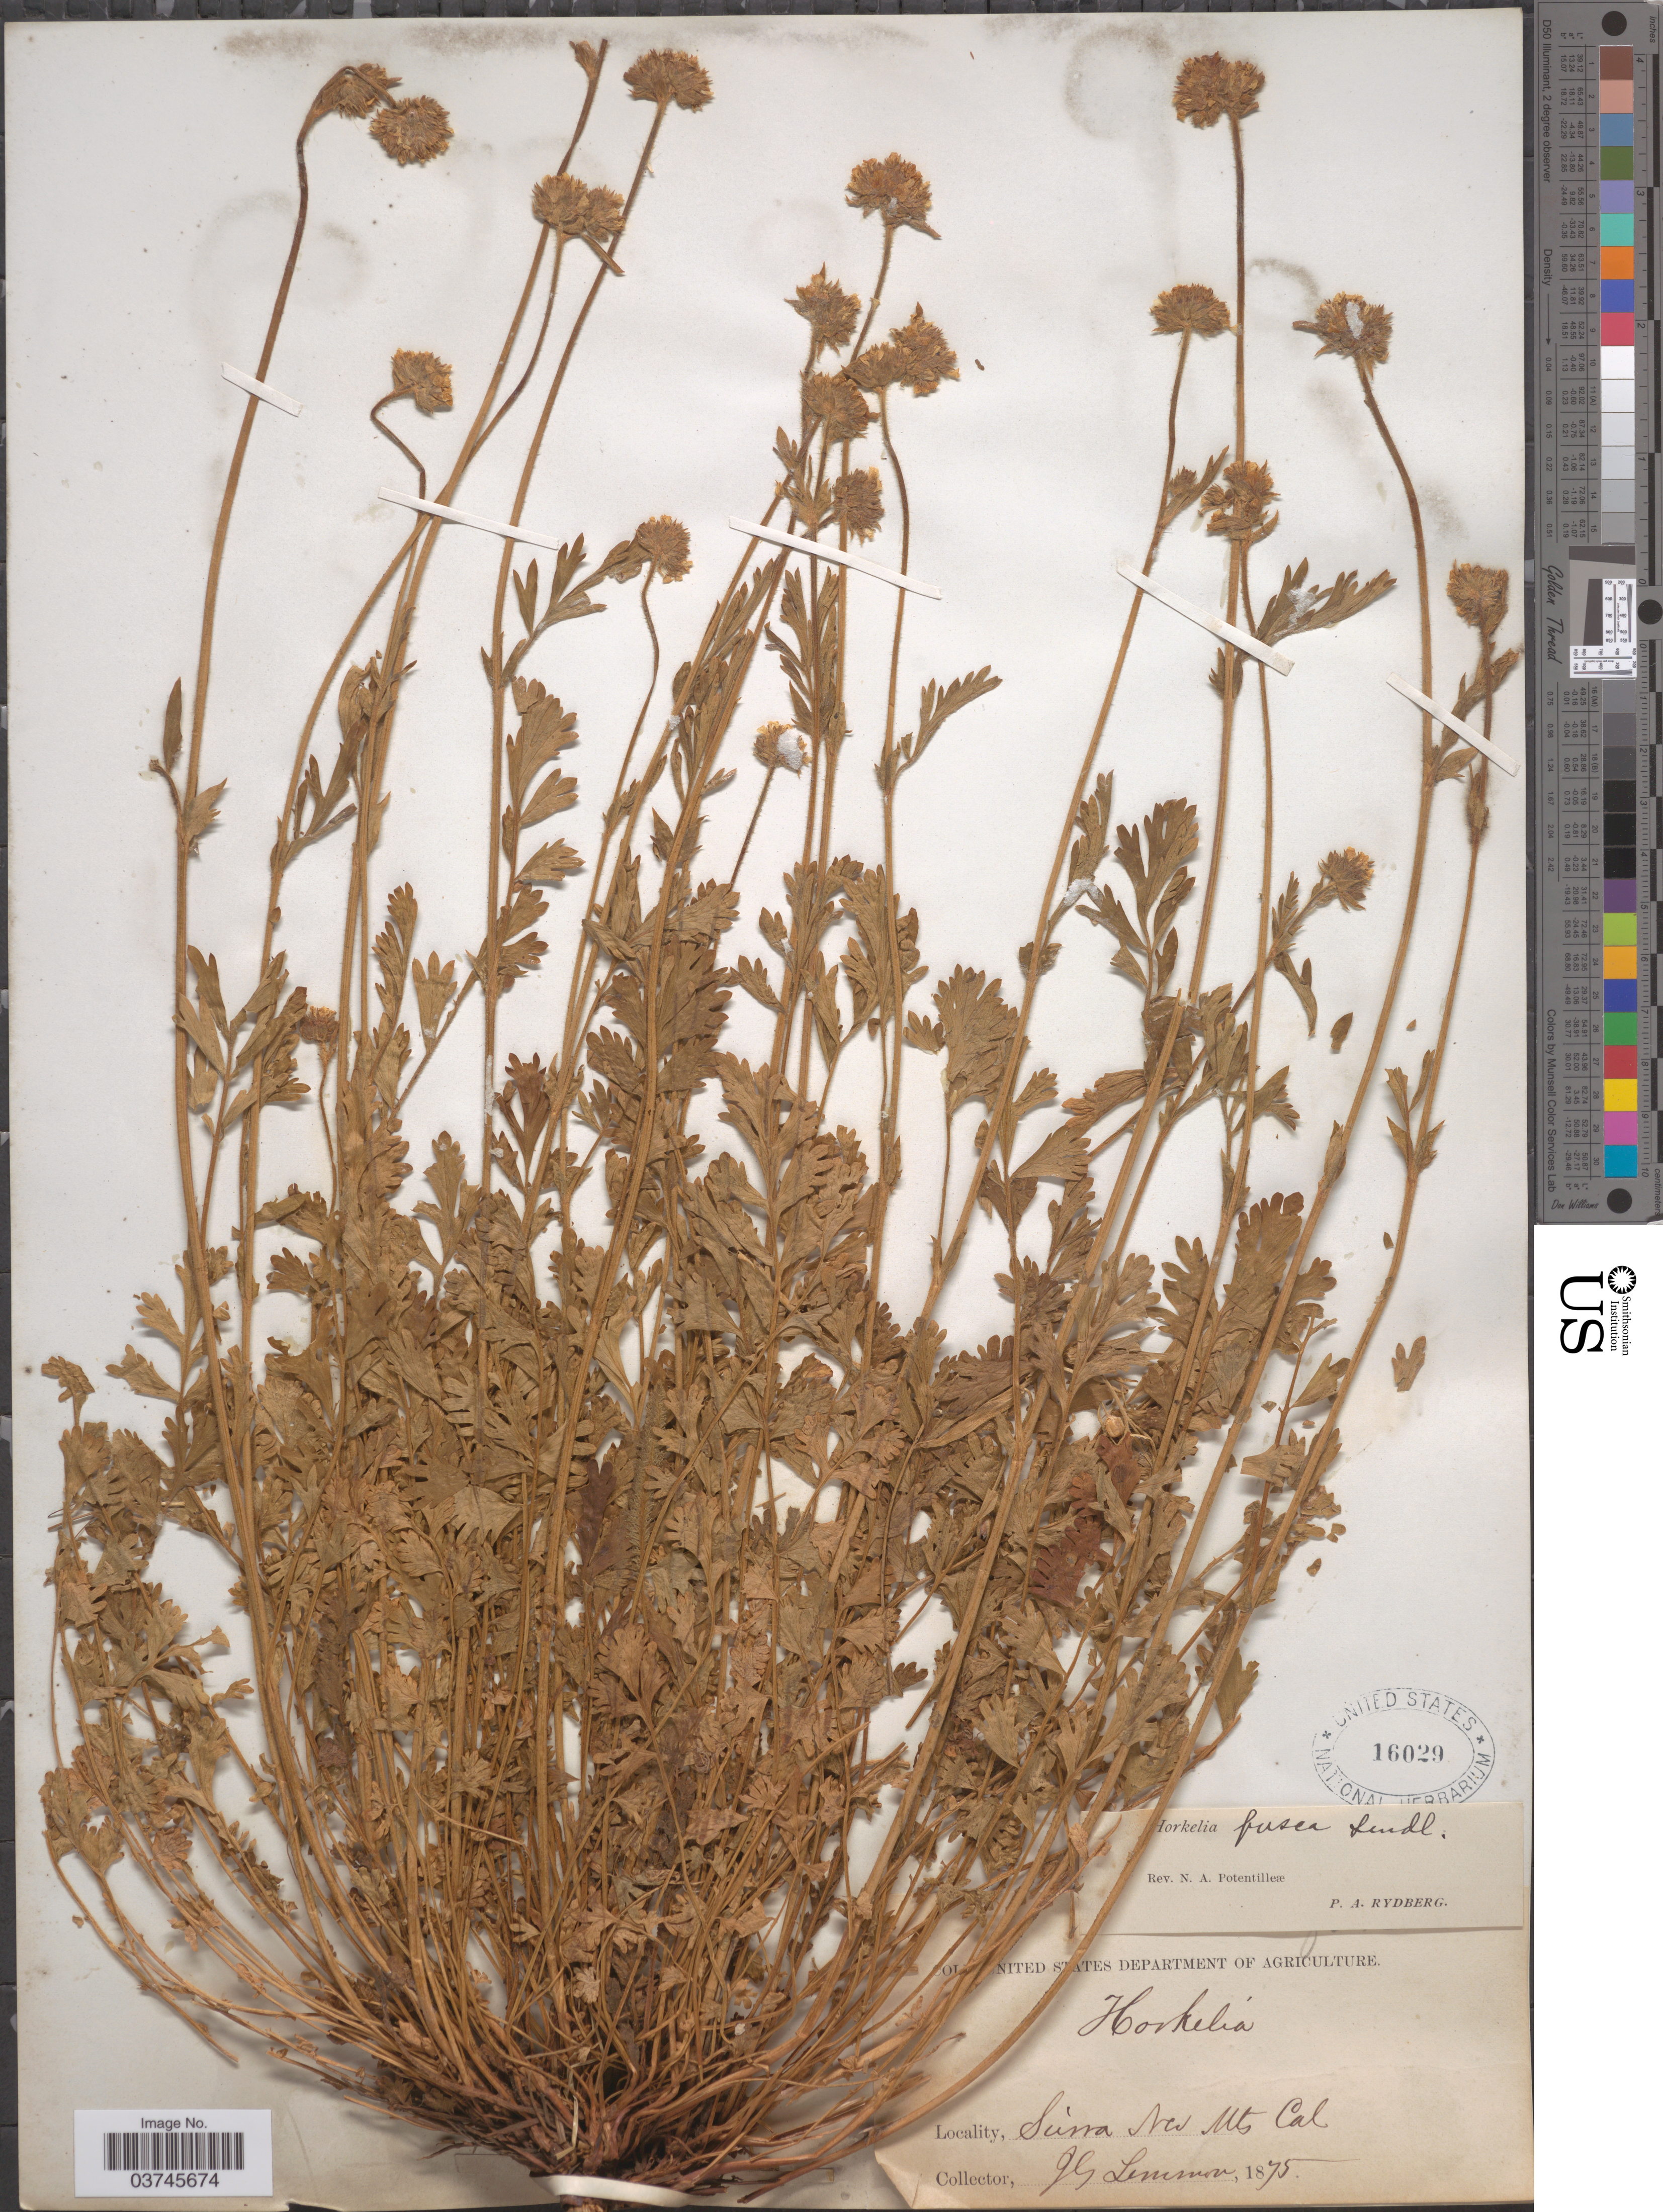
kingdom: Plantae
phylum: Tracheophyta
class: Magnoliopsida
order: Rosales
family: Rosaceae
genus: Potentilla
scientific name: Potentilla douglasii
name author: Greene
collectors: J. Lemmon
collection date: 1875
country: United States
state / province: California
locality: Sierra Nev Mts.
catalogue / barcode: US 16029